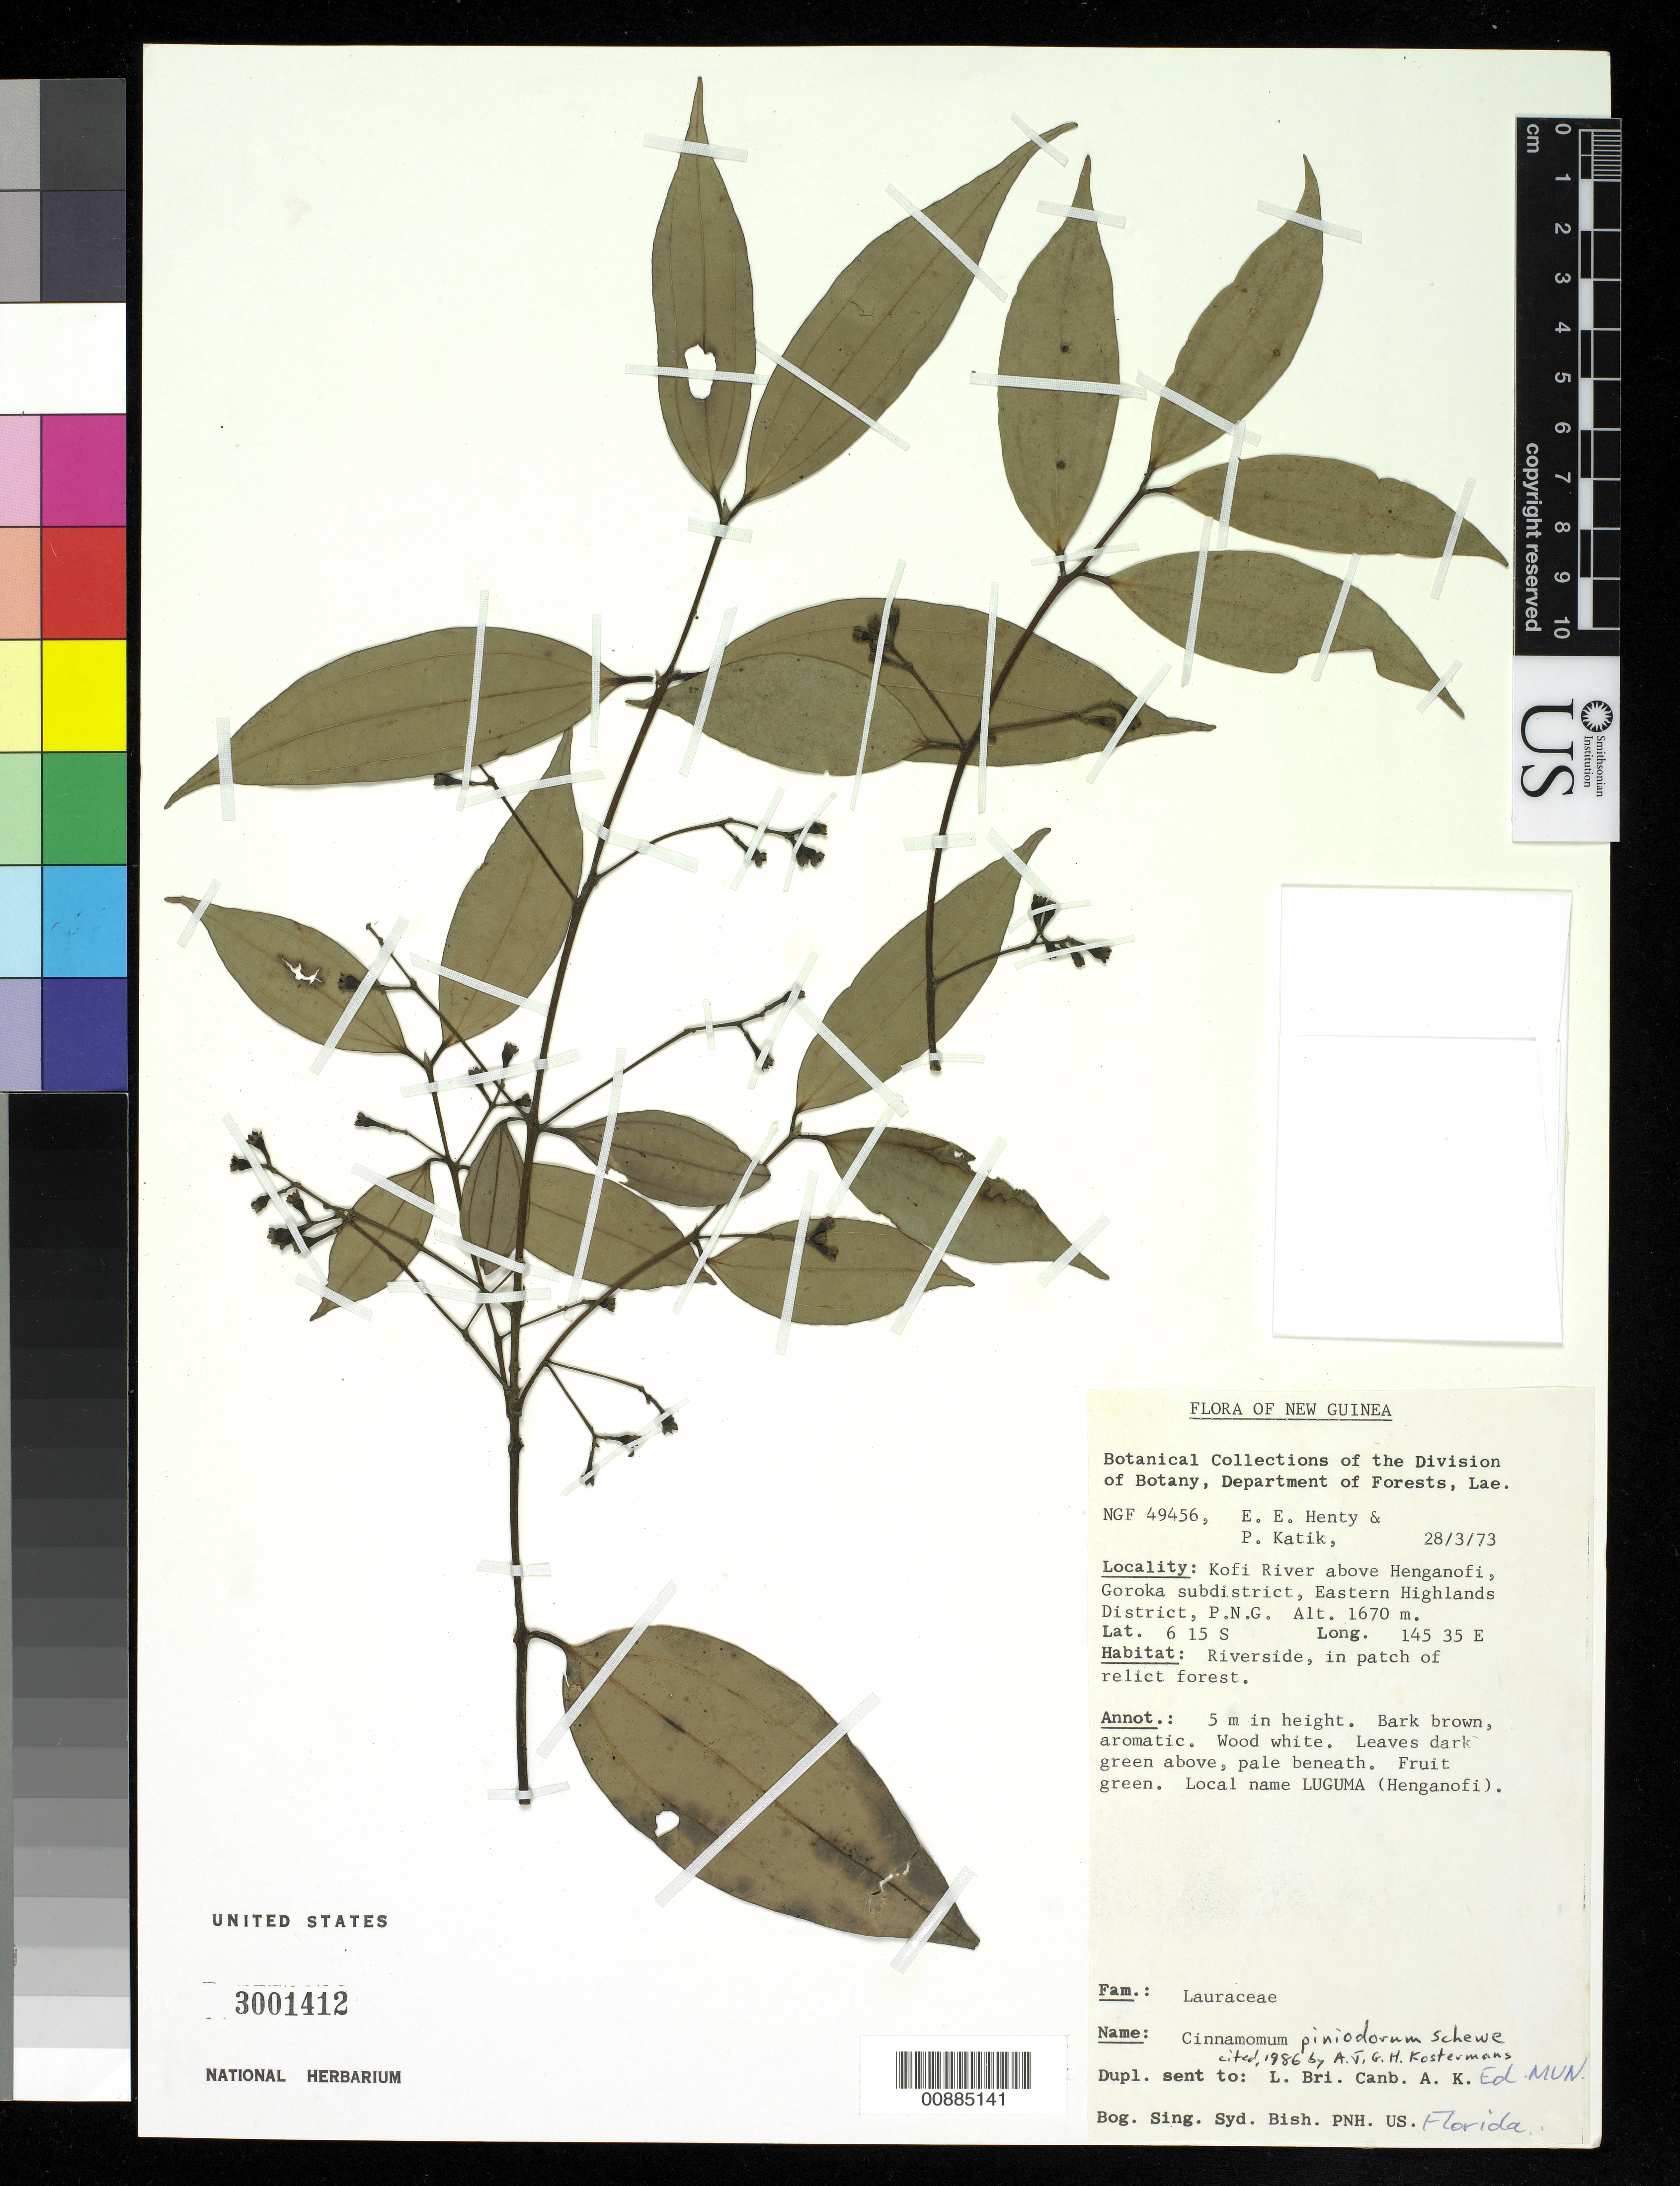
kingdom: Plantae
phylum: Tracheophyta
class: Magnoliopsida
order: Laurales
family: Lauraceae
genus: Cinnamomum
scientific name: Cinnamomum piniodorum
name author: Schewe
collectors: E. Henty & P. Katik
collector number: NGF 49456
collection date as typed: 28 Mar 1973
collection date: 1973-03-28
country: Papua New Guinea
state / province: Eastern Highlands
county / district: Goroka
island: New Guinea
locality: Kofi River above Henganofi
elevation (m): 1670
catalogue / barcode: US 3001312